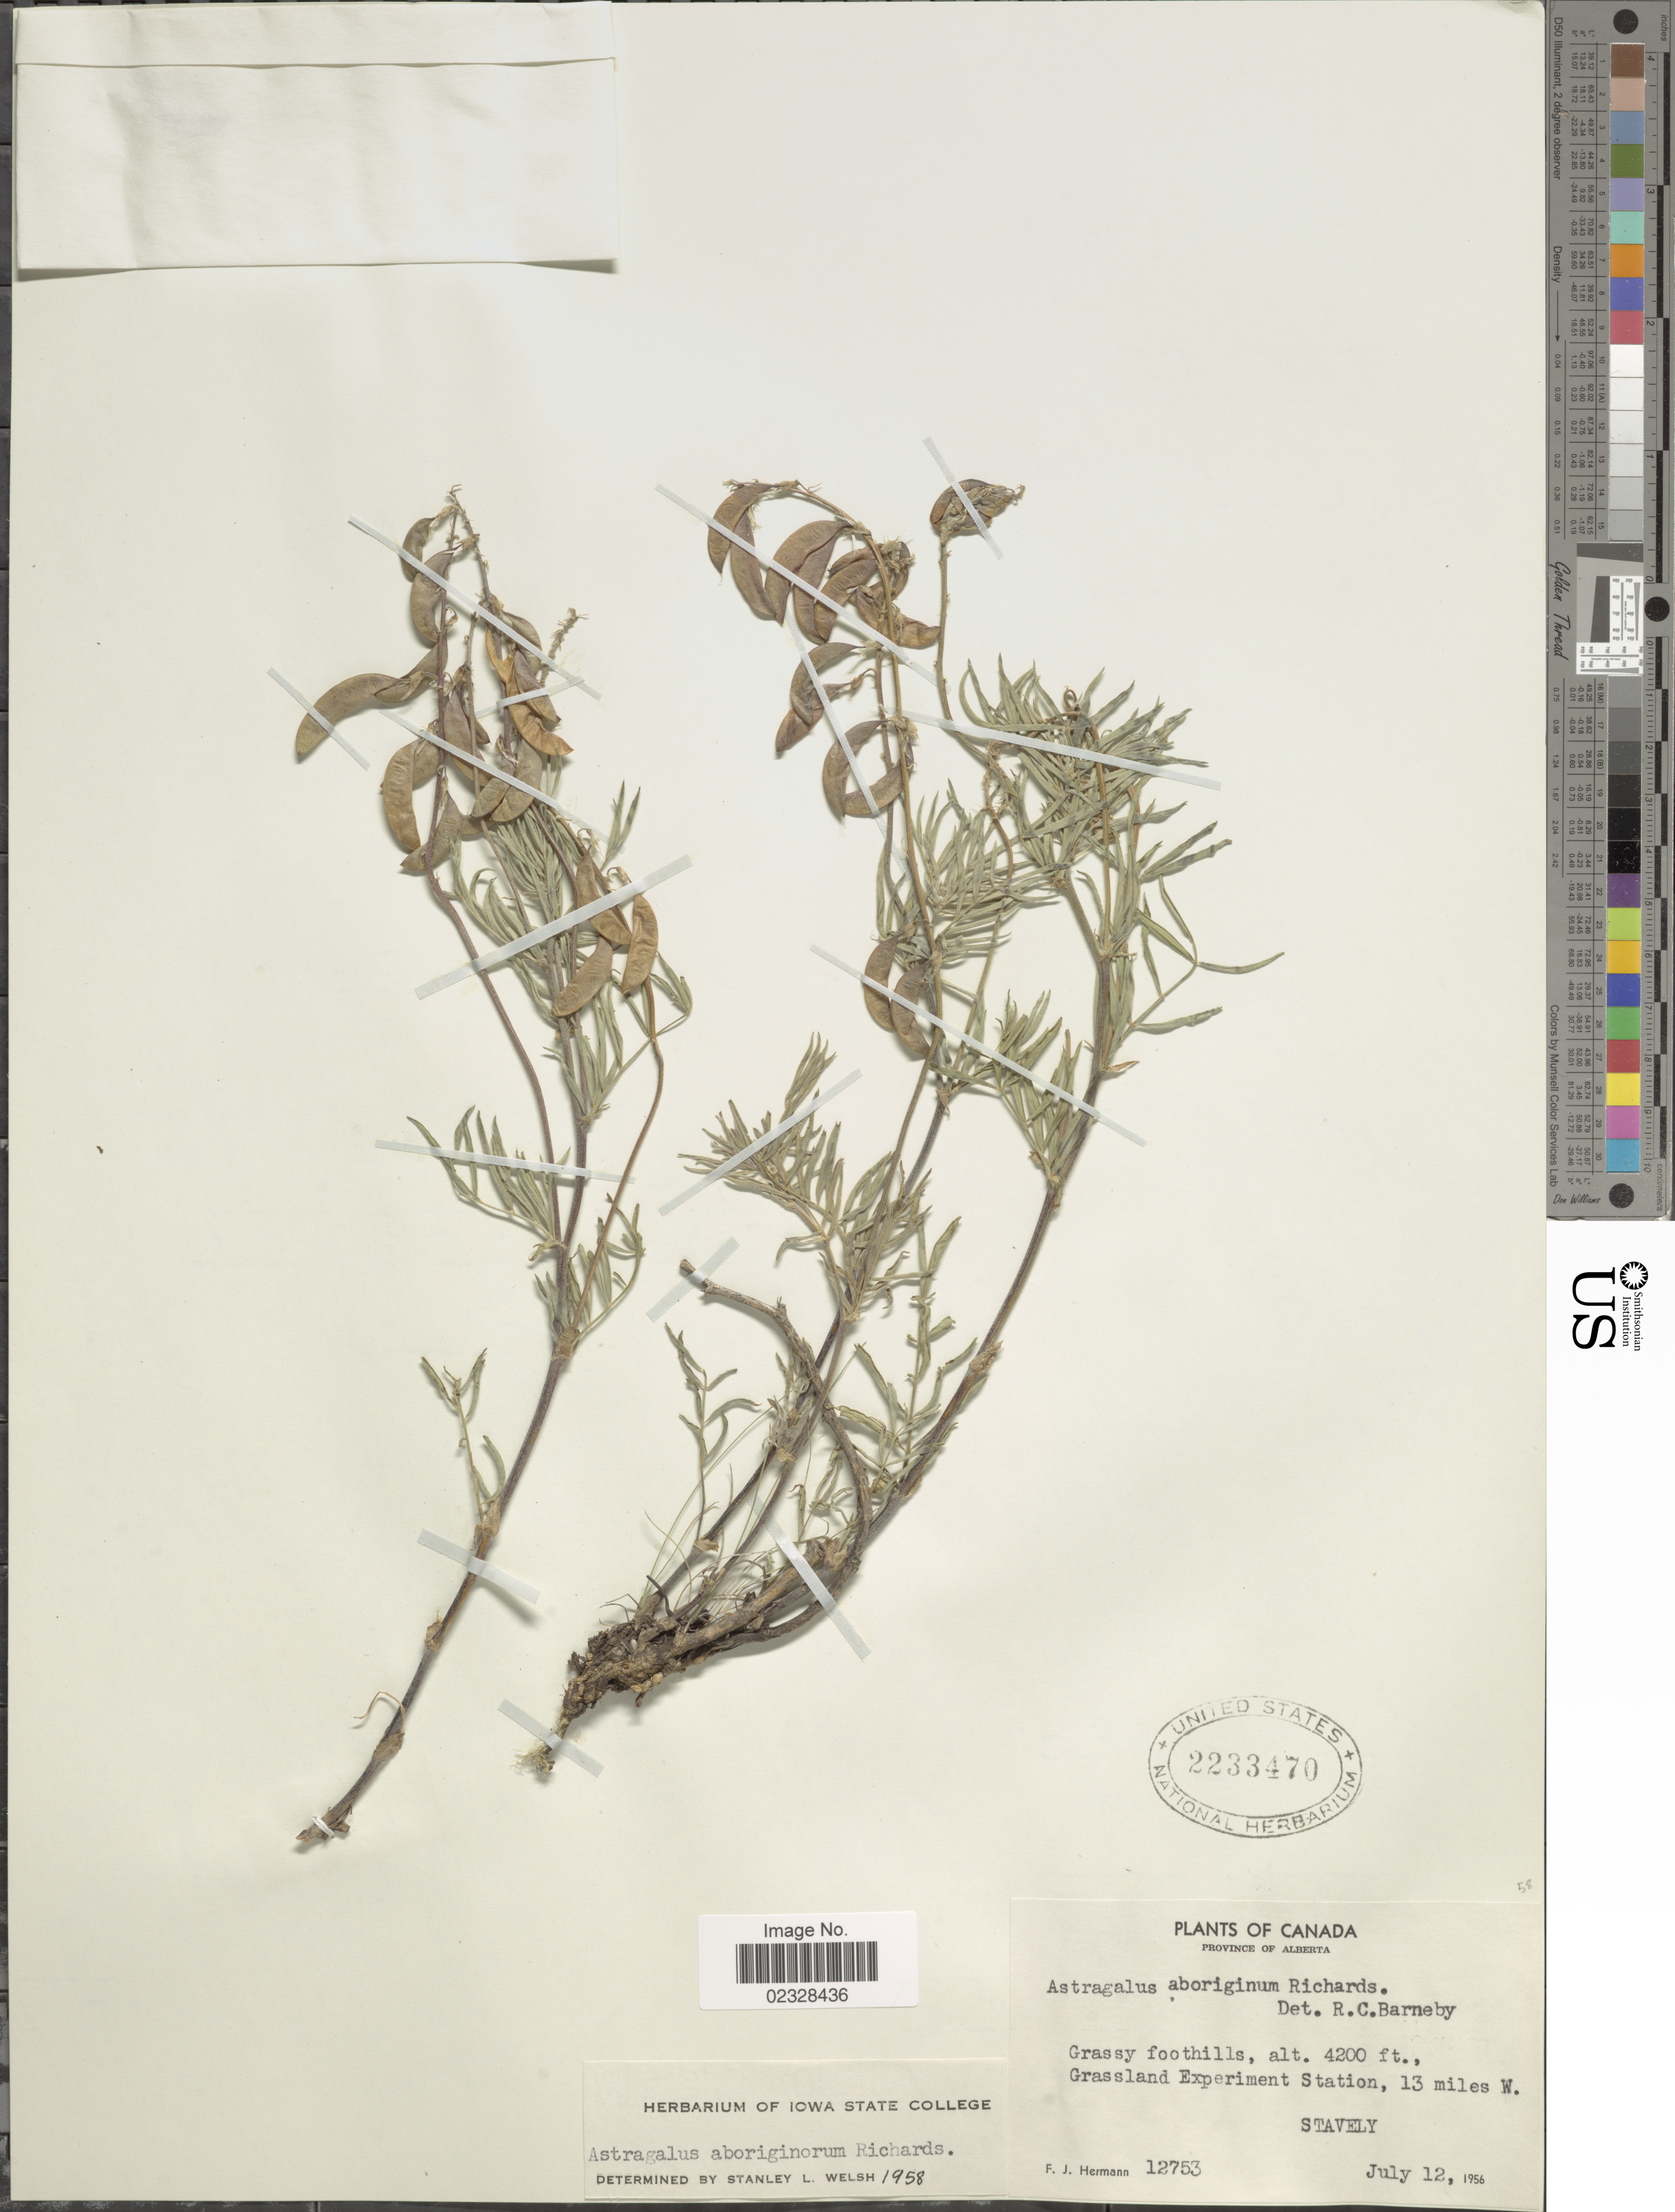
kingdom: Plantae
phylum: Tracheophyta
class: Magnoliopsida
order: Fabales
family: Fabaceae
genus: Astragalus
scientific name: Astragalus aboriginum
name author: Richardson ex Spreng.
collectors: F. J. Hermann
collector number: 12753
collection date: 1956-07-12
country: Canada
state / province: Alberta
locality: Grassy foothills, Grassland Experiment Station, 13 miles W, Stavely.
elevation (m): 1280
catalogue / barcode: US 2233470